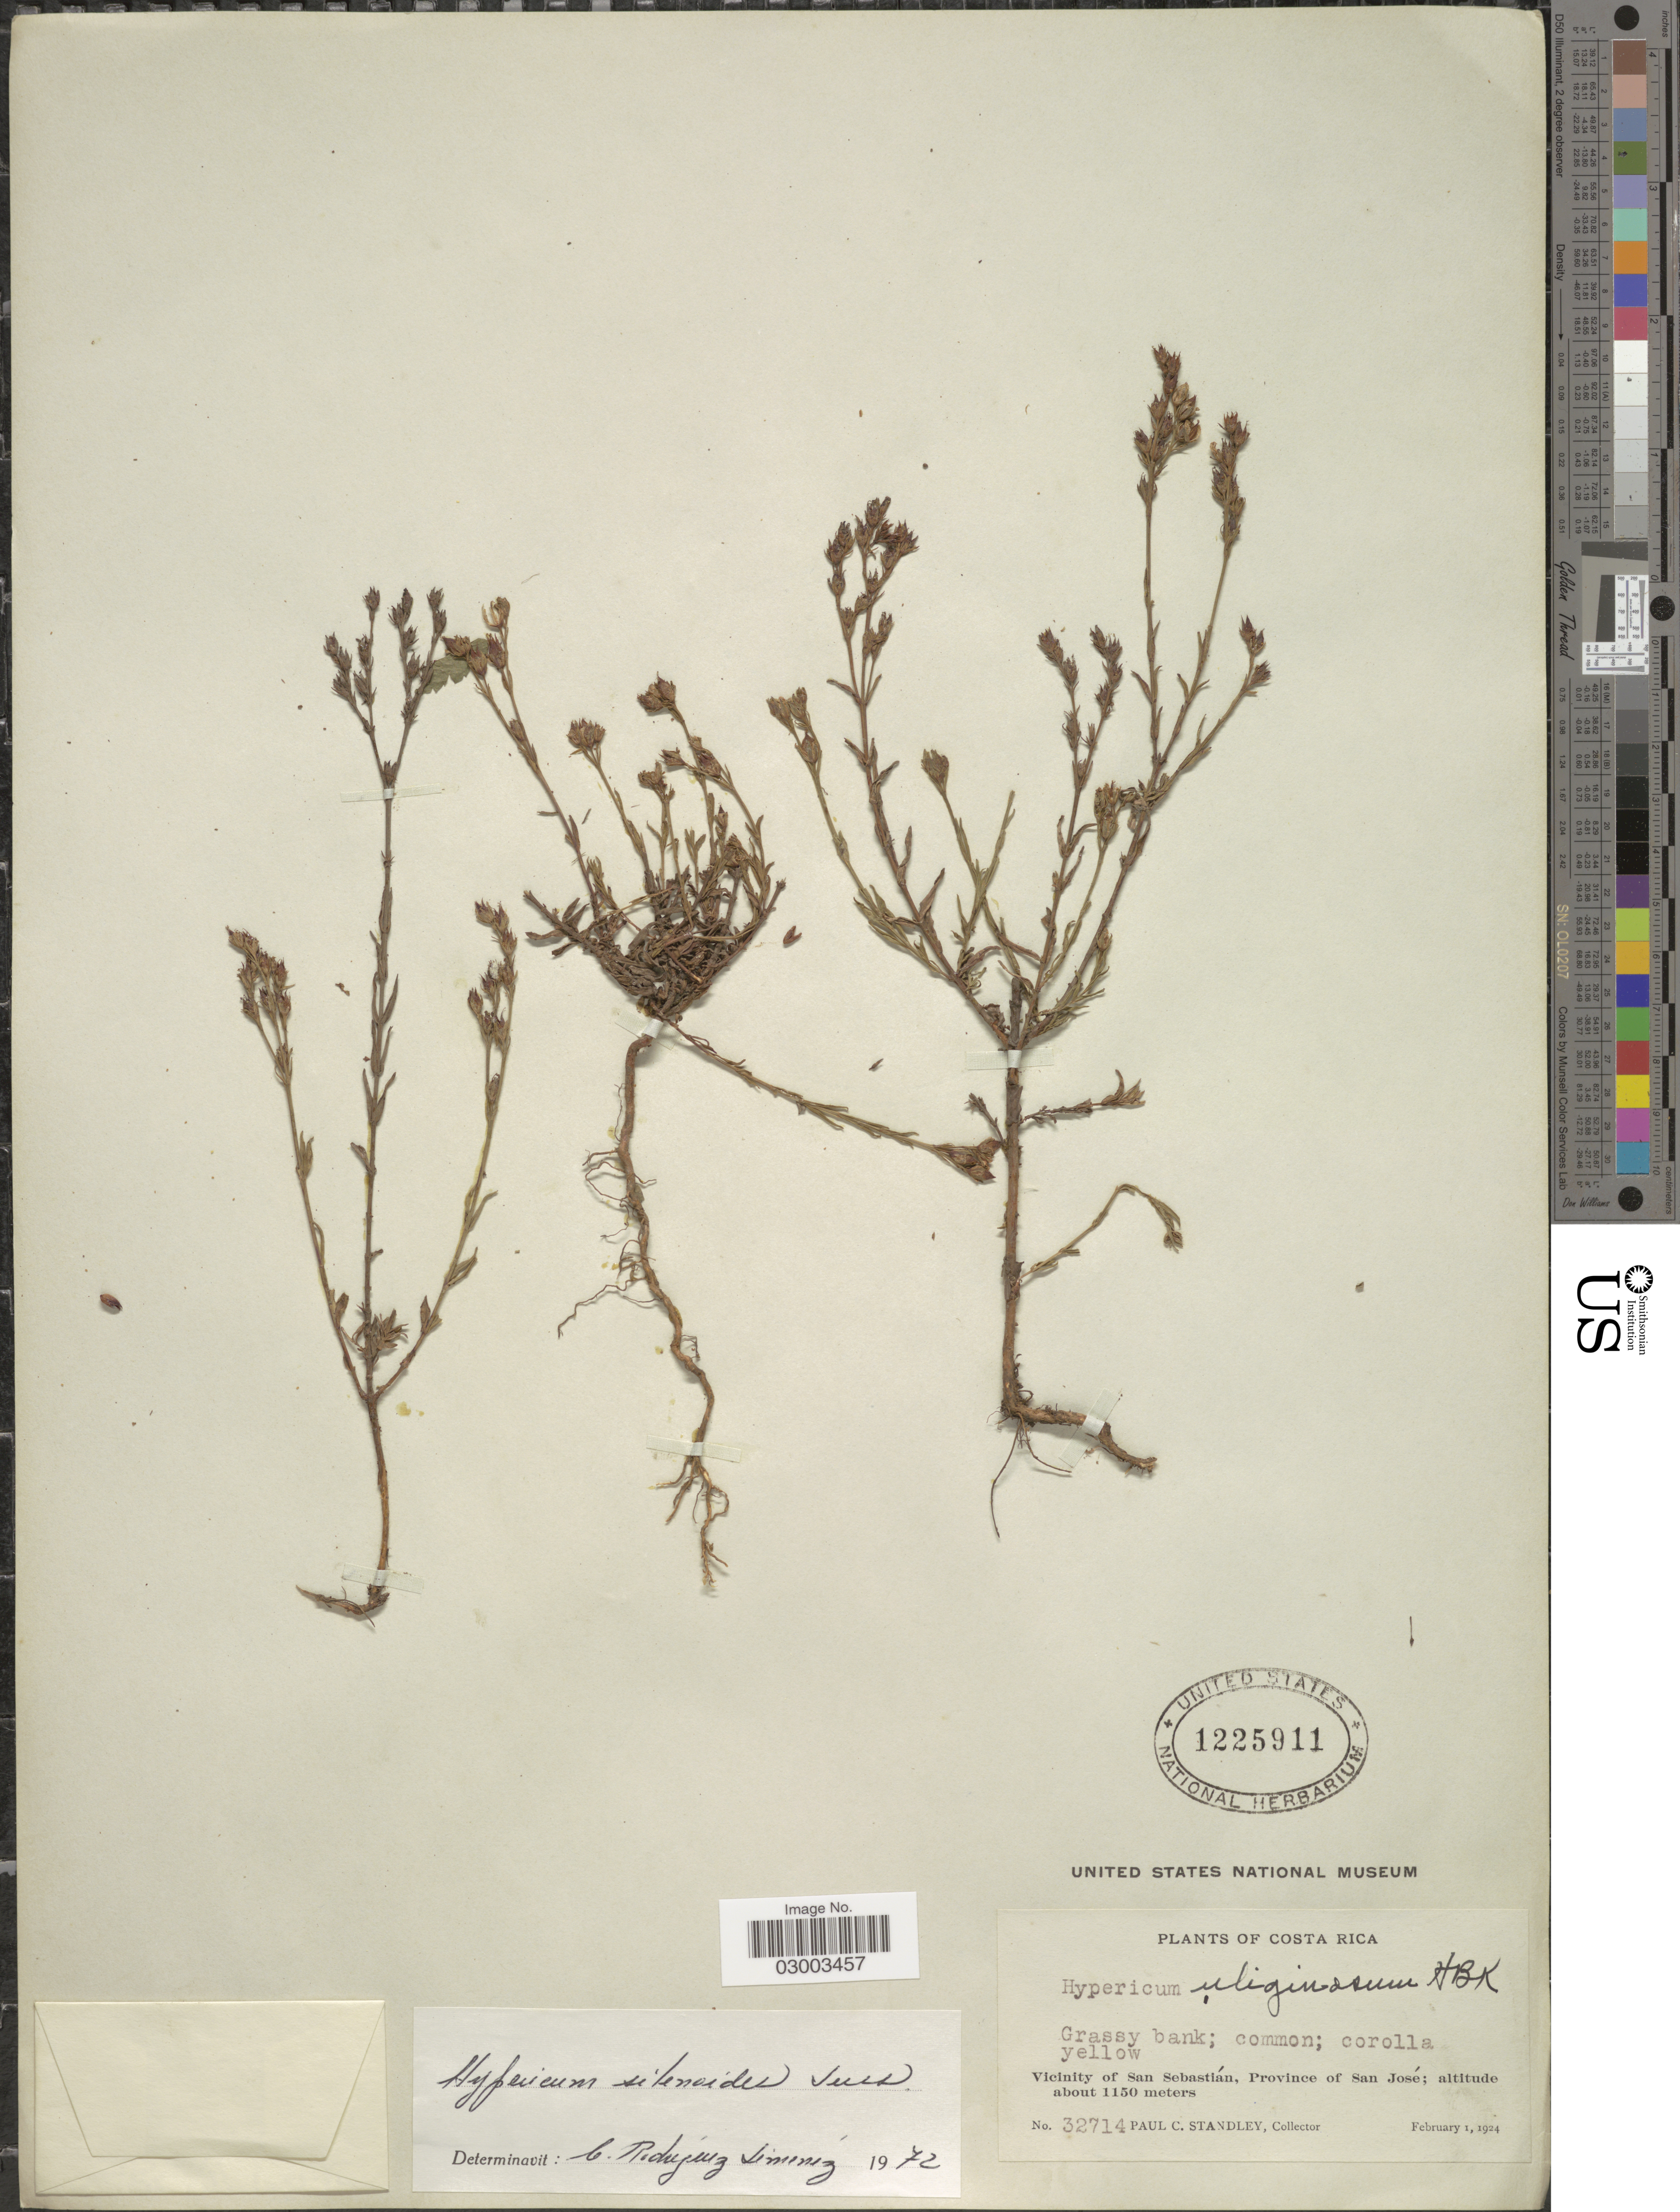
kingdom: Plantae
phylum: Tracheophyta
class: Magnoliopsida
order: Malpighiales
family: Hypericaceae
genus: Hypericum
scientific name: Hypericum silenoides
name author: Juss.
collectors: P. C. Standley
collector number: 32714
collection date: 1924-02-01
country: Costa Rica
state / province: San José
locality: Vicinity of San Sebastián.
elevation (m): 1150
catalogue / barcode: US 1225911